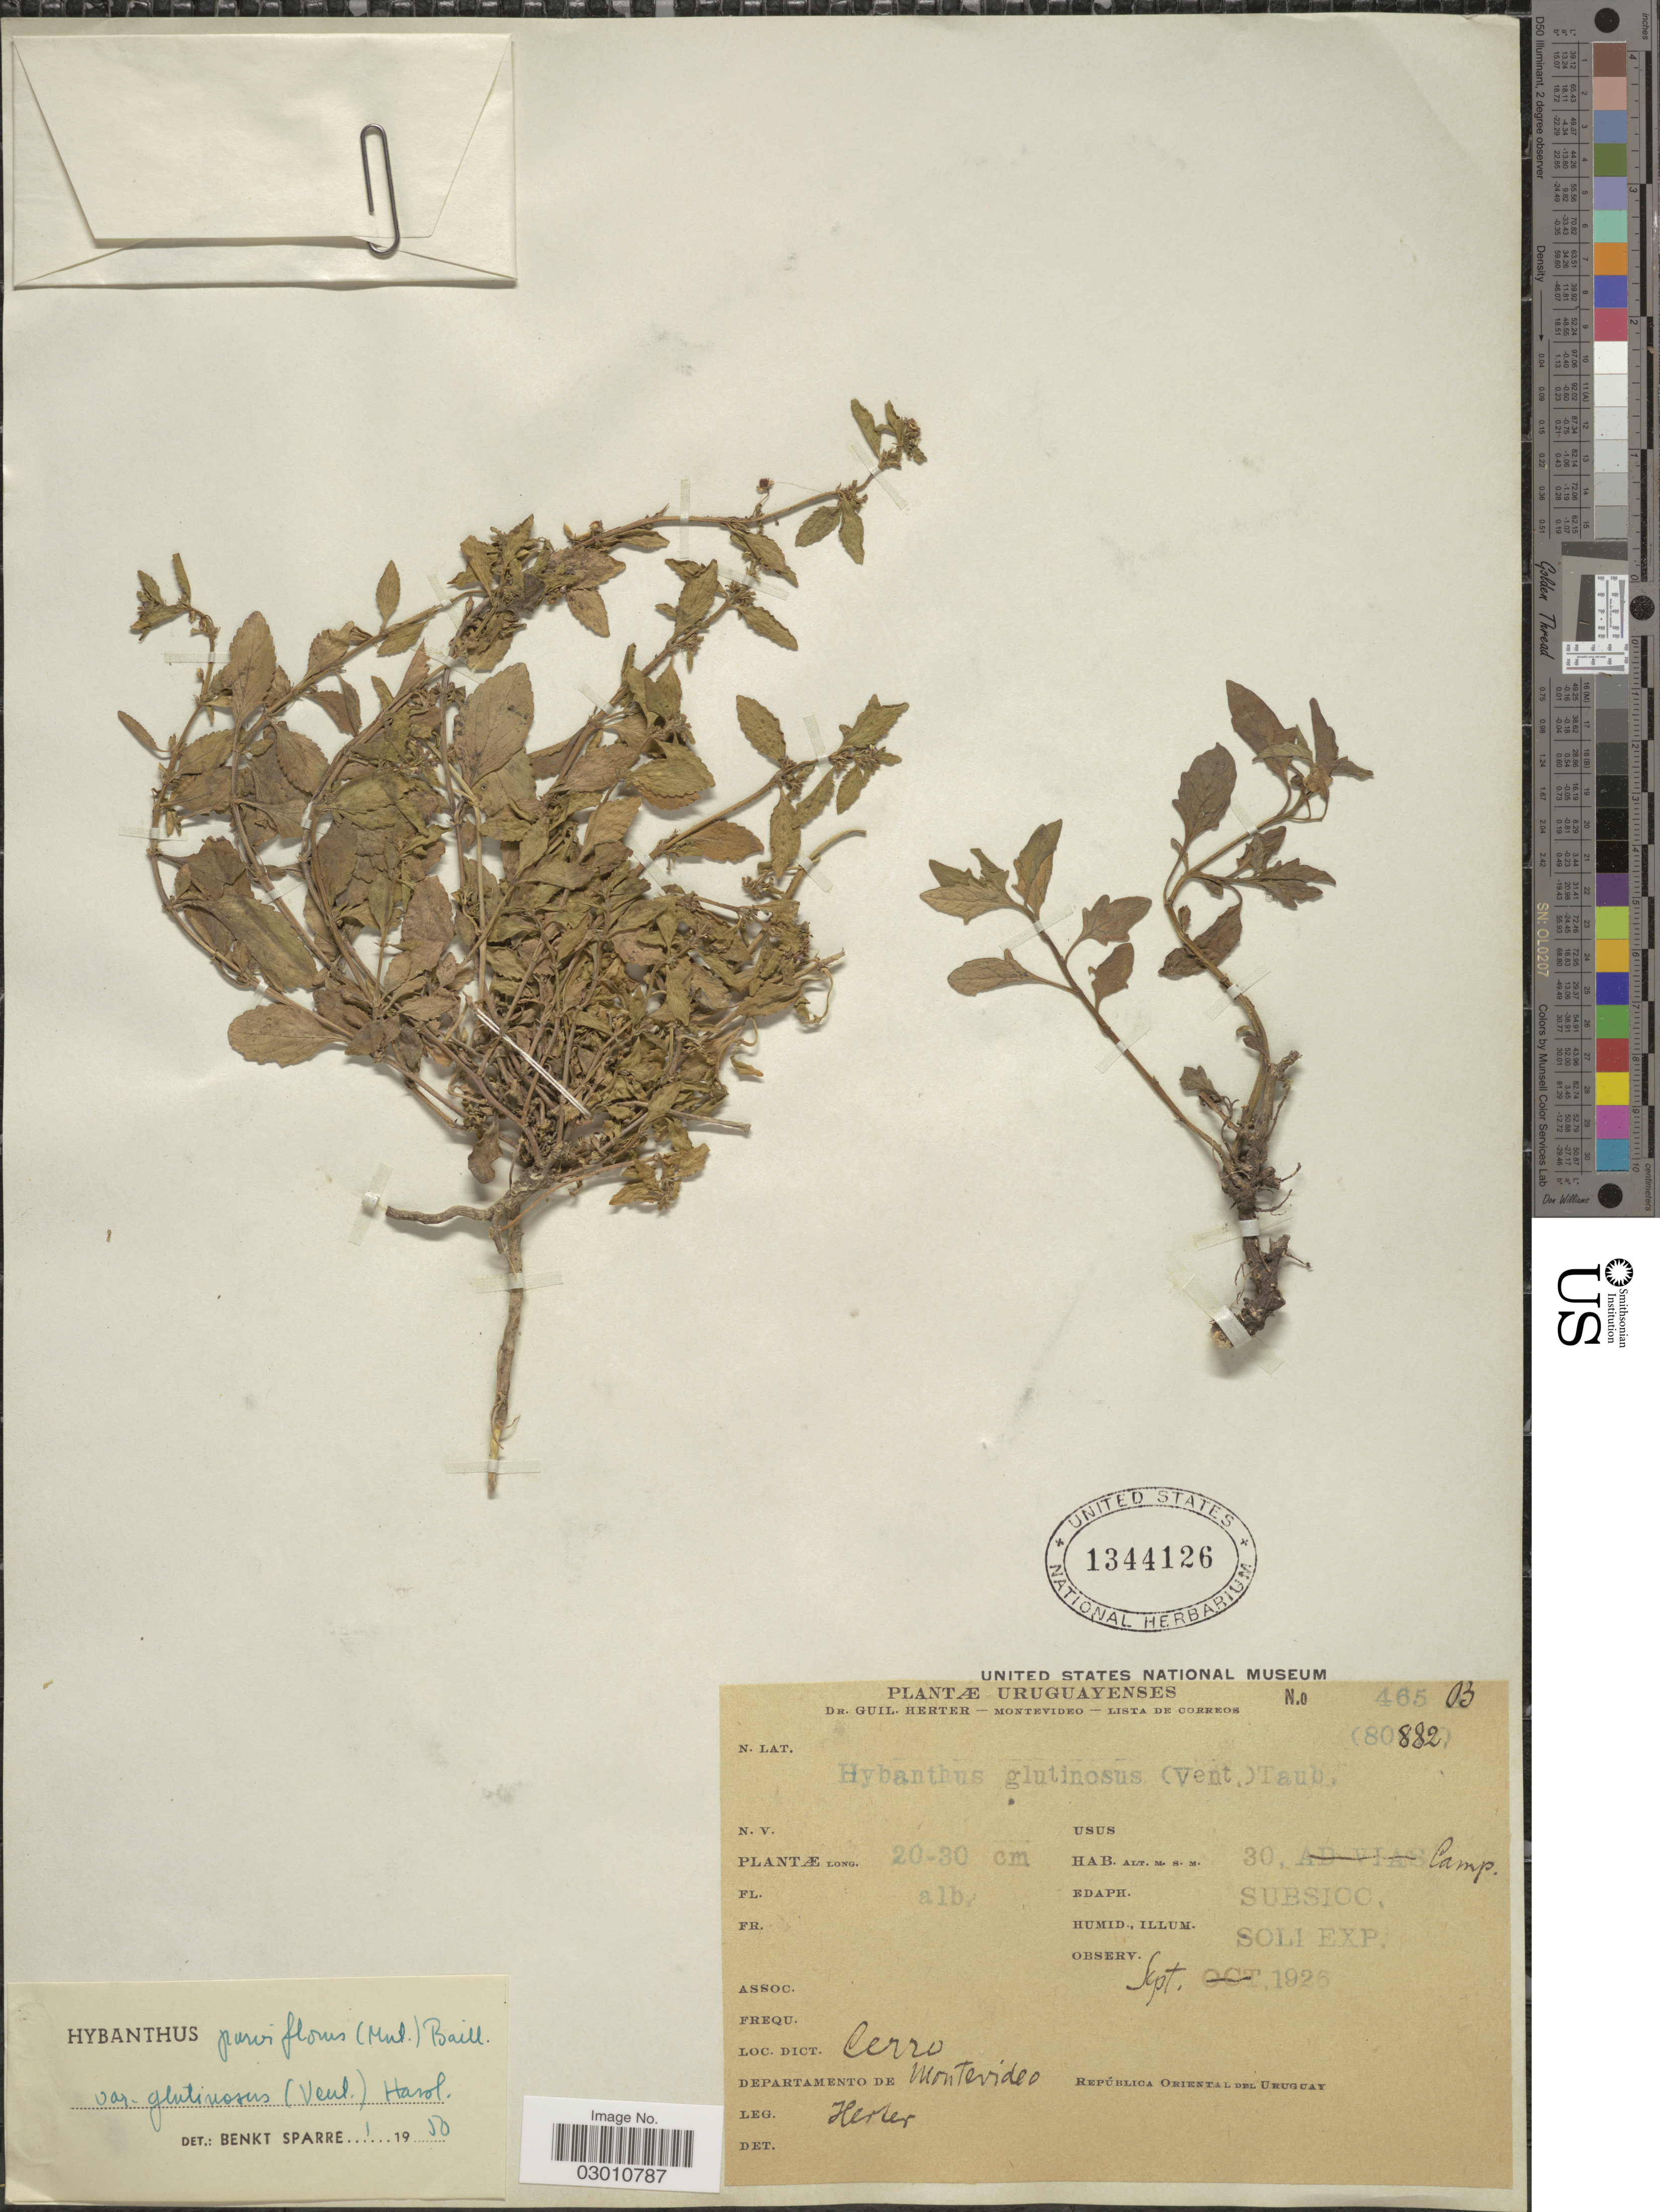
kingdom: Plantae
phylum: Tracheophyta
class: Magnoliopsida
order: Malpighiales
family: Violaceae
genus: Pombalia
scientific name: Pombalia parviflora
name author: (L. f.) Paula-Souza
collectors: G. Herter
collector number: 46503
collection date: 1926-09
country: Uruguay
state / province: Montevideo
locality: Dict. Cerro. Departamento de Montevideo. República Oriental del Uruguay.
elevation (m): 30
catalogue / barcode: US 1344126